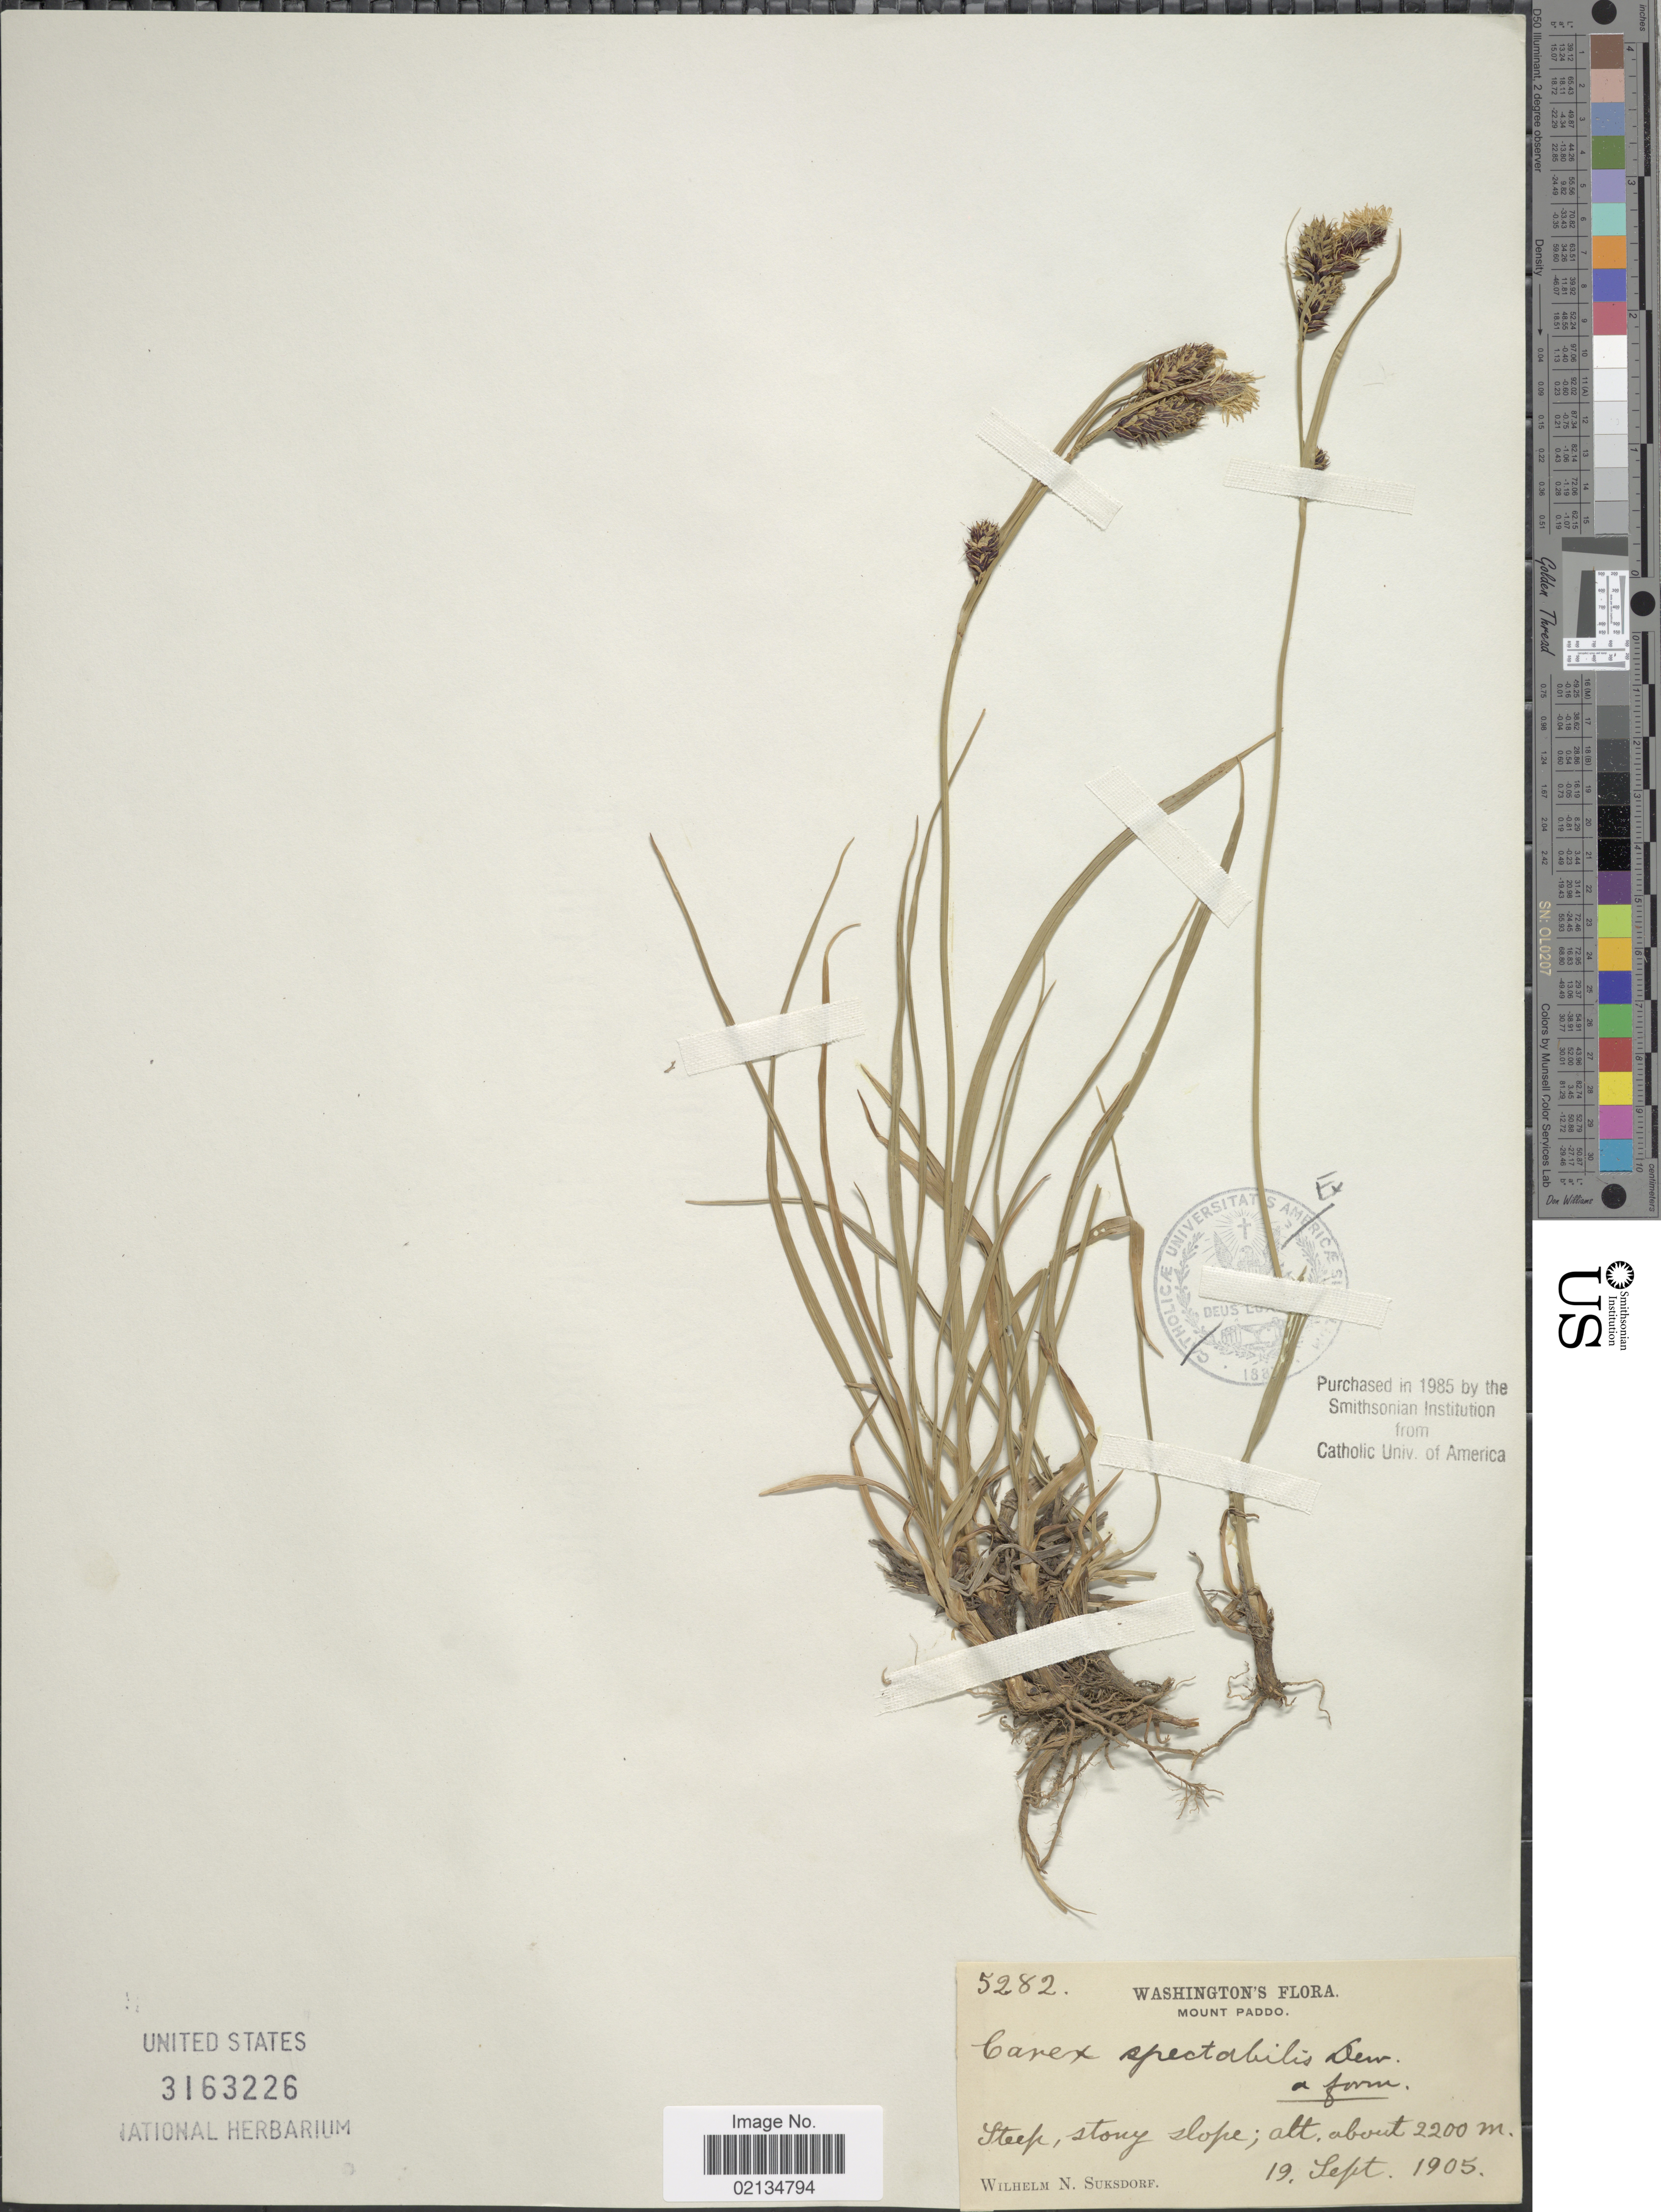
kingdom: Plantae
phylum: Tracheophyta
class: Liliopsida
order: Poales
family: Cyperaceae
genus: Carex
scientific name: Carex spectabilis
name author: Dewey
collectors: W. N. Suksdorf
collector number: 5282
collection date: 1905-09-19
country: United States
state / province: Washington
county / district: Skamania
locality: Mount Paddo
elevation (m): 2200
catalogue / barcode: US 3163226